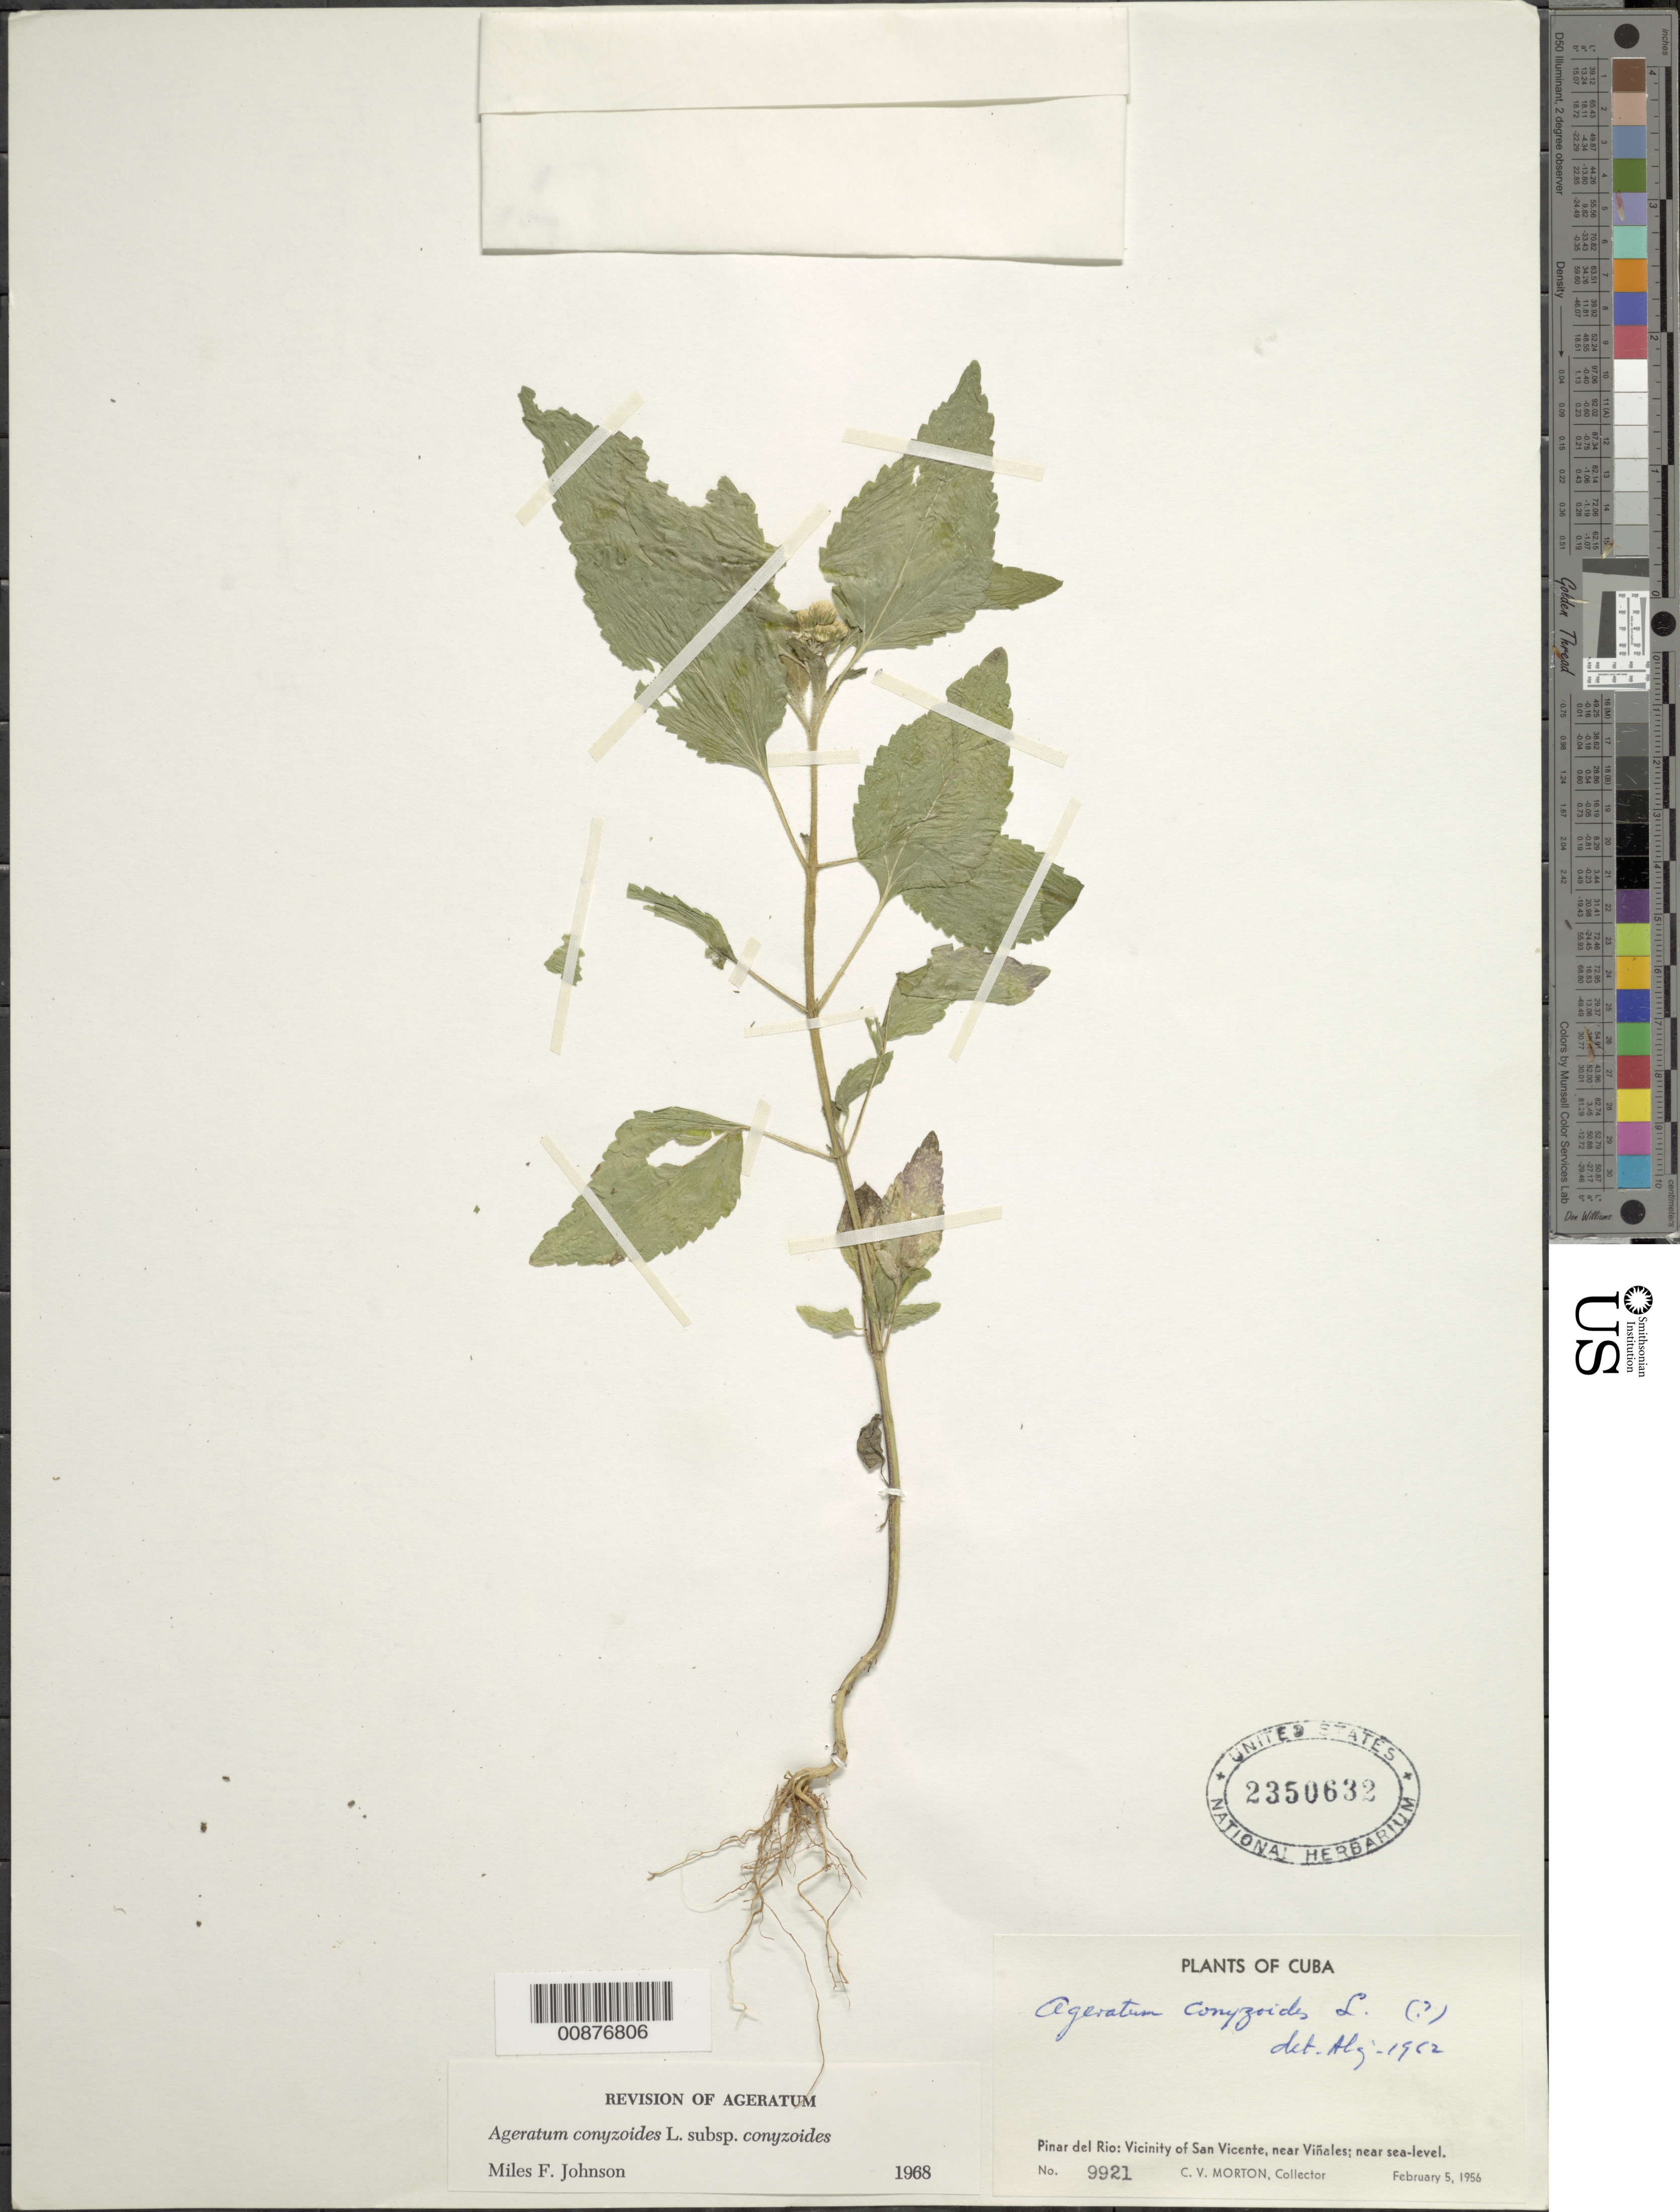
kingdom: Plantae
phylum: Tracheophyta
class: Magnoliopsida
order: Asterales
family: Asteraceae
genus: Ageratum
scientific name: Ageratum conyzoides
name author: L.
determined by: Liogier, Alain H.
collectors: C. V. Morton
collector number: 9921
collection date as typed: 05 Feb 1956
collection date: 1956-02-05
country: Cuba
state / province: Pinar del Río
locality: Vicinity of San Vicente, near Viñales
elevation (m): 0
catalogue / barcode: US 2350632